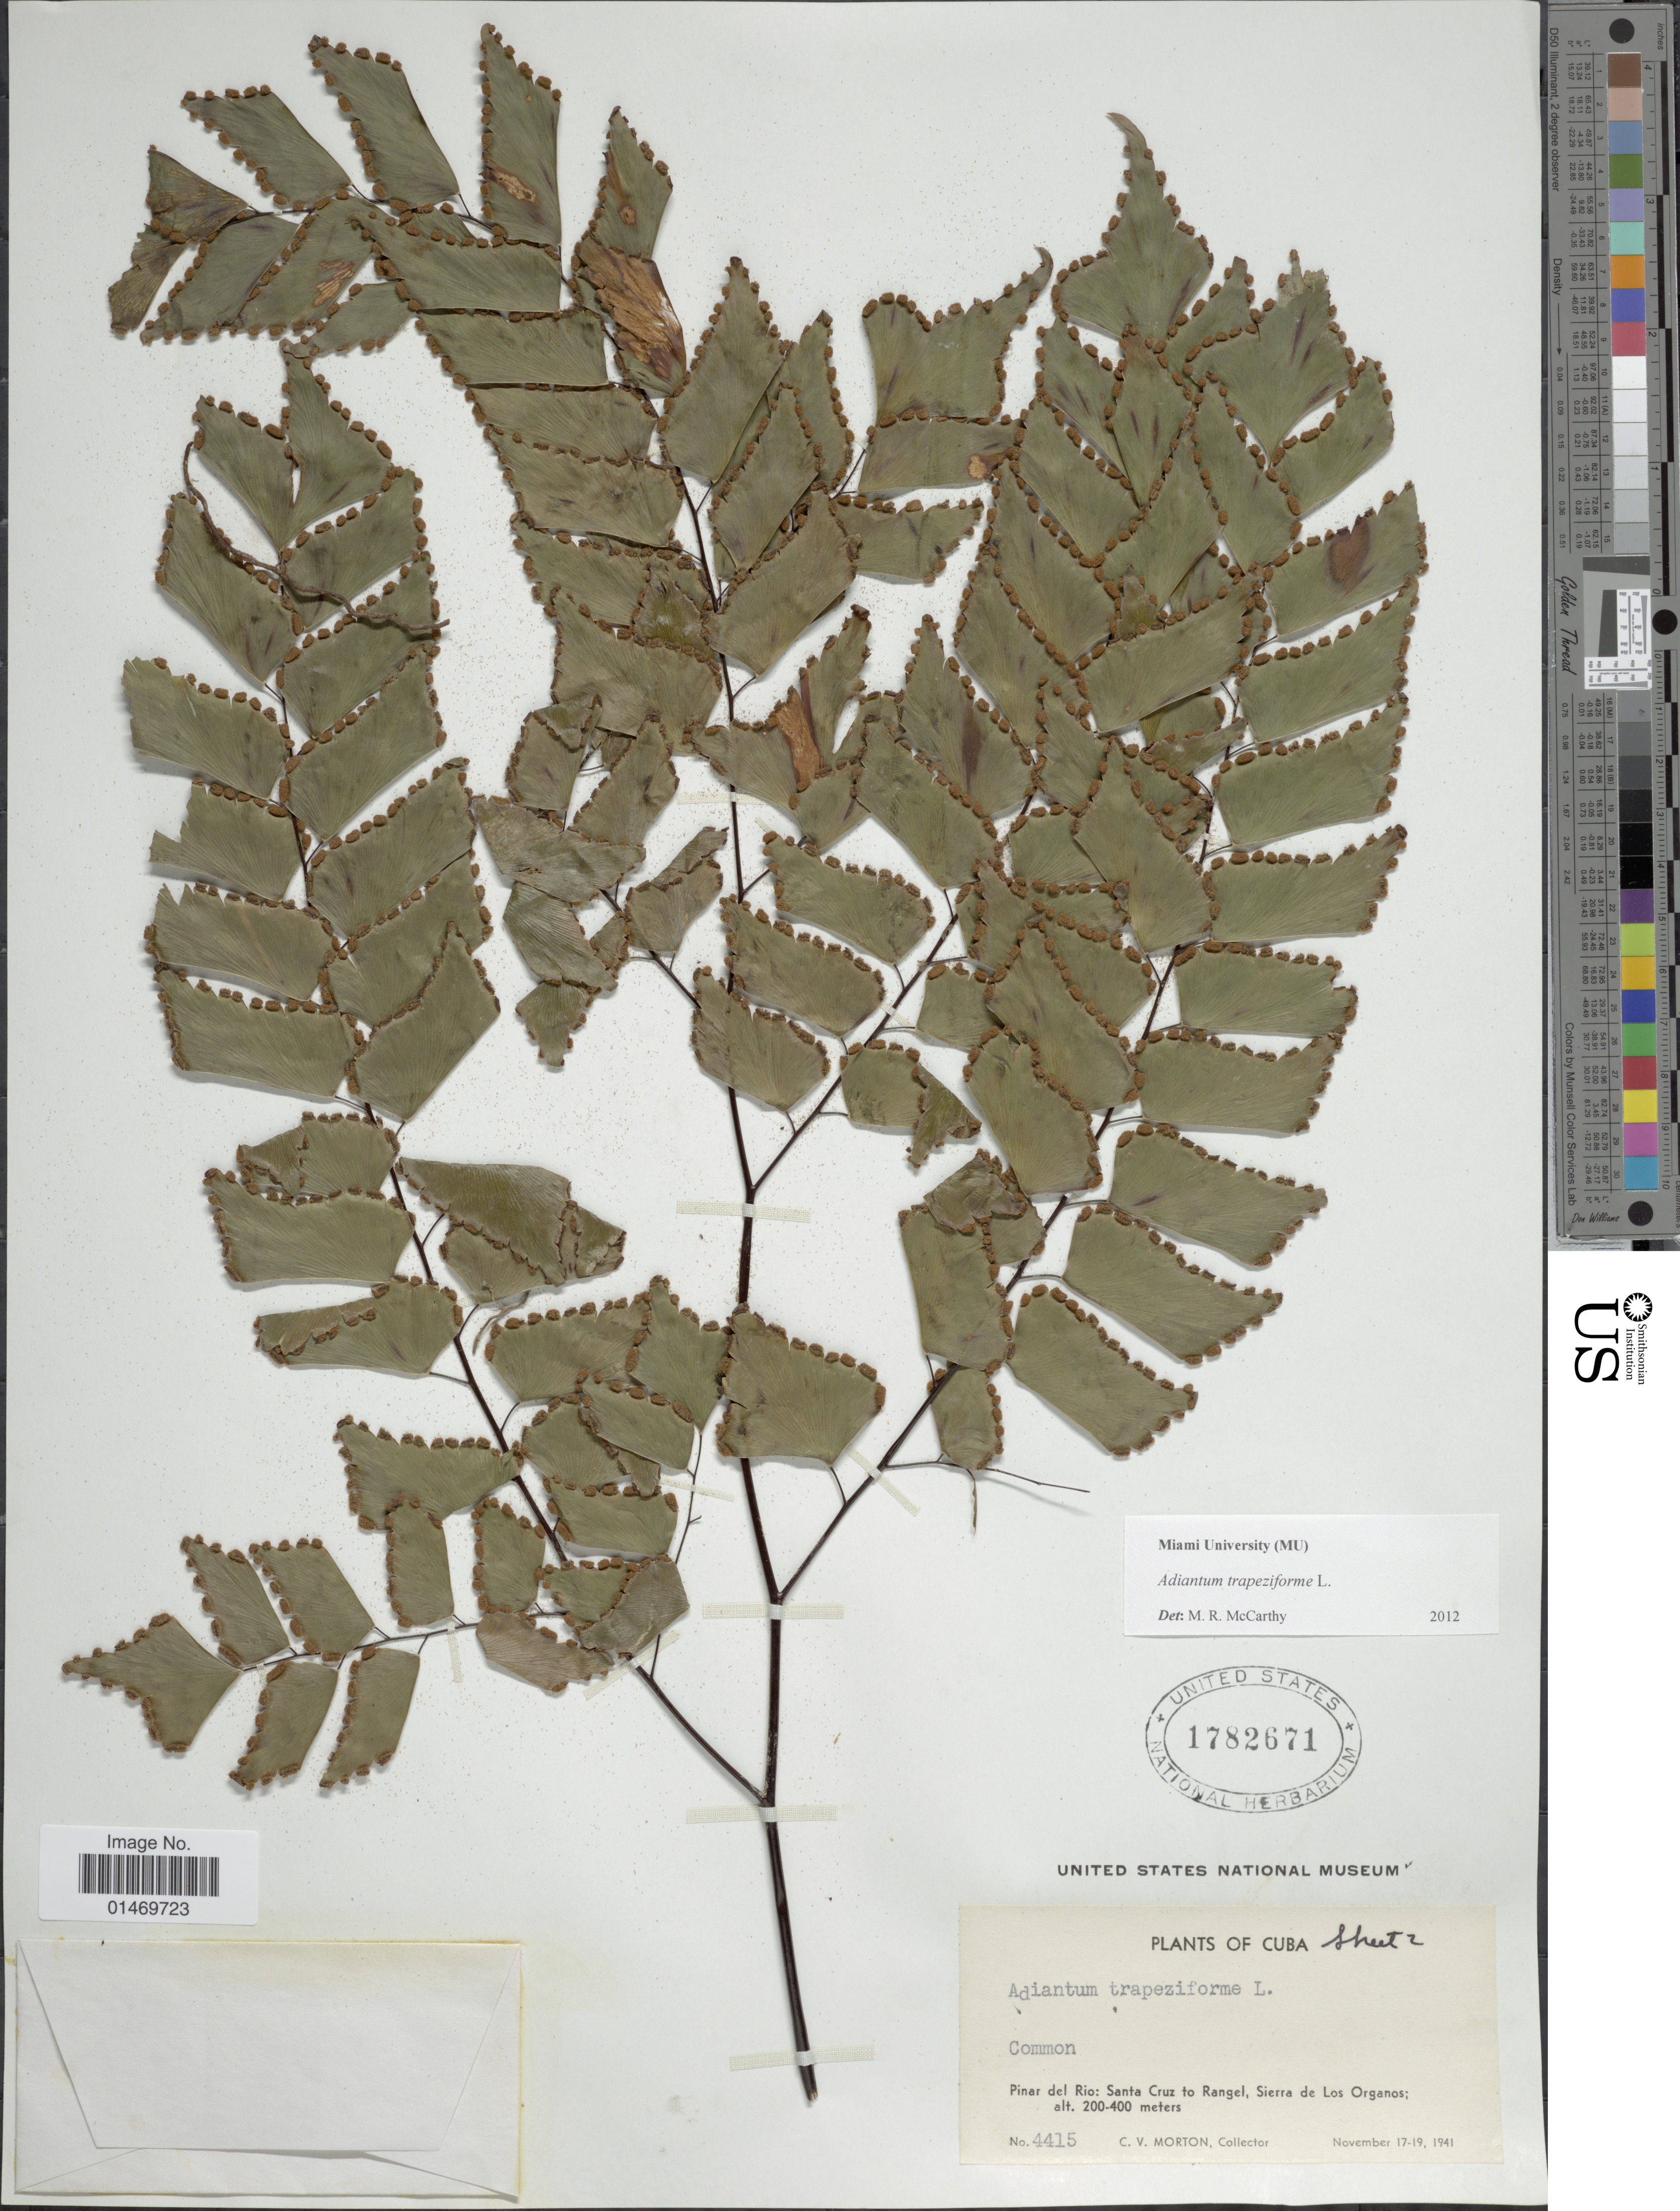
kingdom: Plantae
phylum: Tracheophyta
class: Polypodiopsida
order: Polypodiales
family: Pteridaceae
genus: Adiantum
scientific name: Adiantum trapeziforme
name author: L.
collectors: C. V. Morton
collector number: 4415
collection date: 1941-11-17/1941-11-19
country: Cuba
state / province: Pinar del Río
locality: Cuba, Santa Cruz to Rangel, Sierra de Los Oragnos.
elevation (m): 200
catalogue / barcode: US 1782671